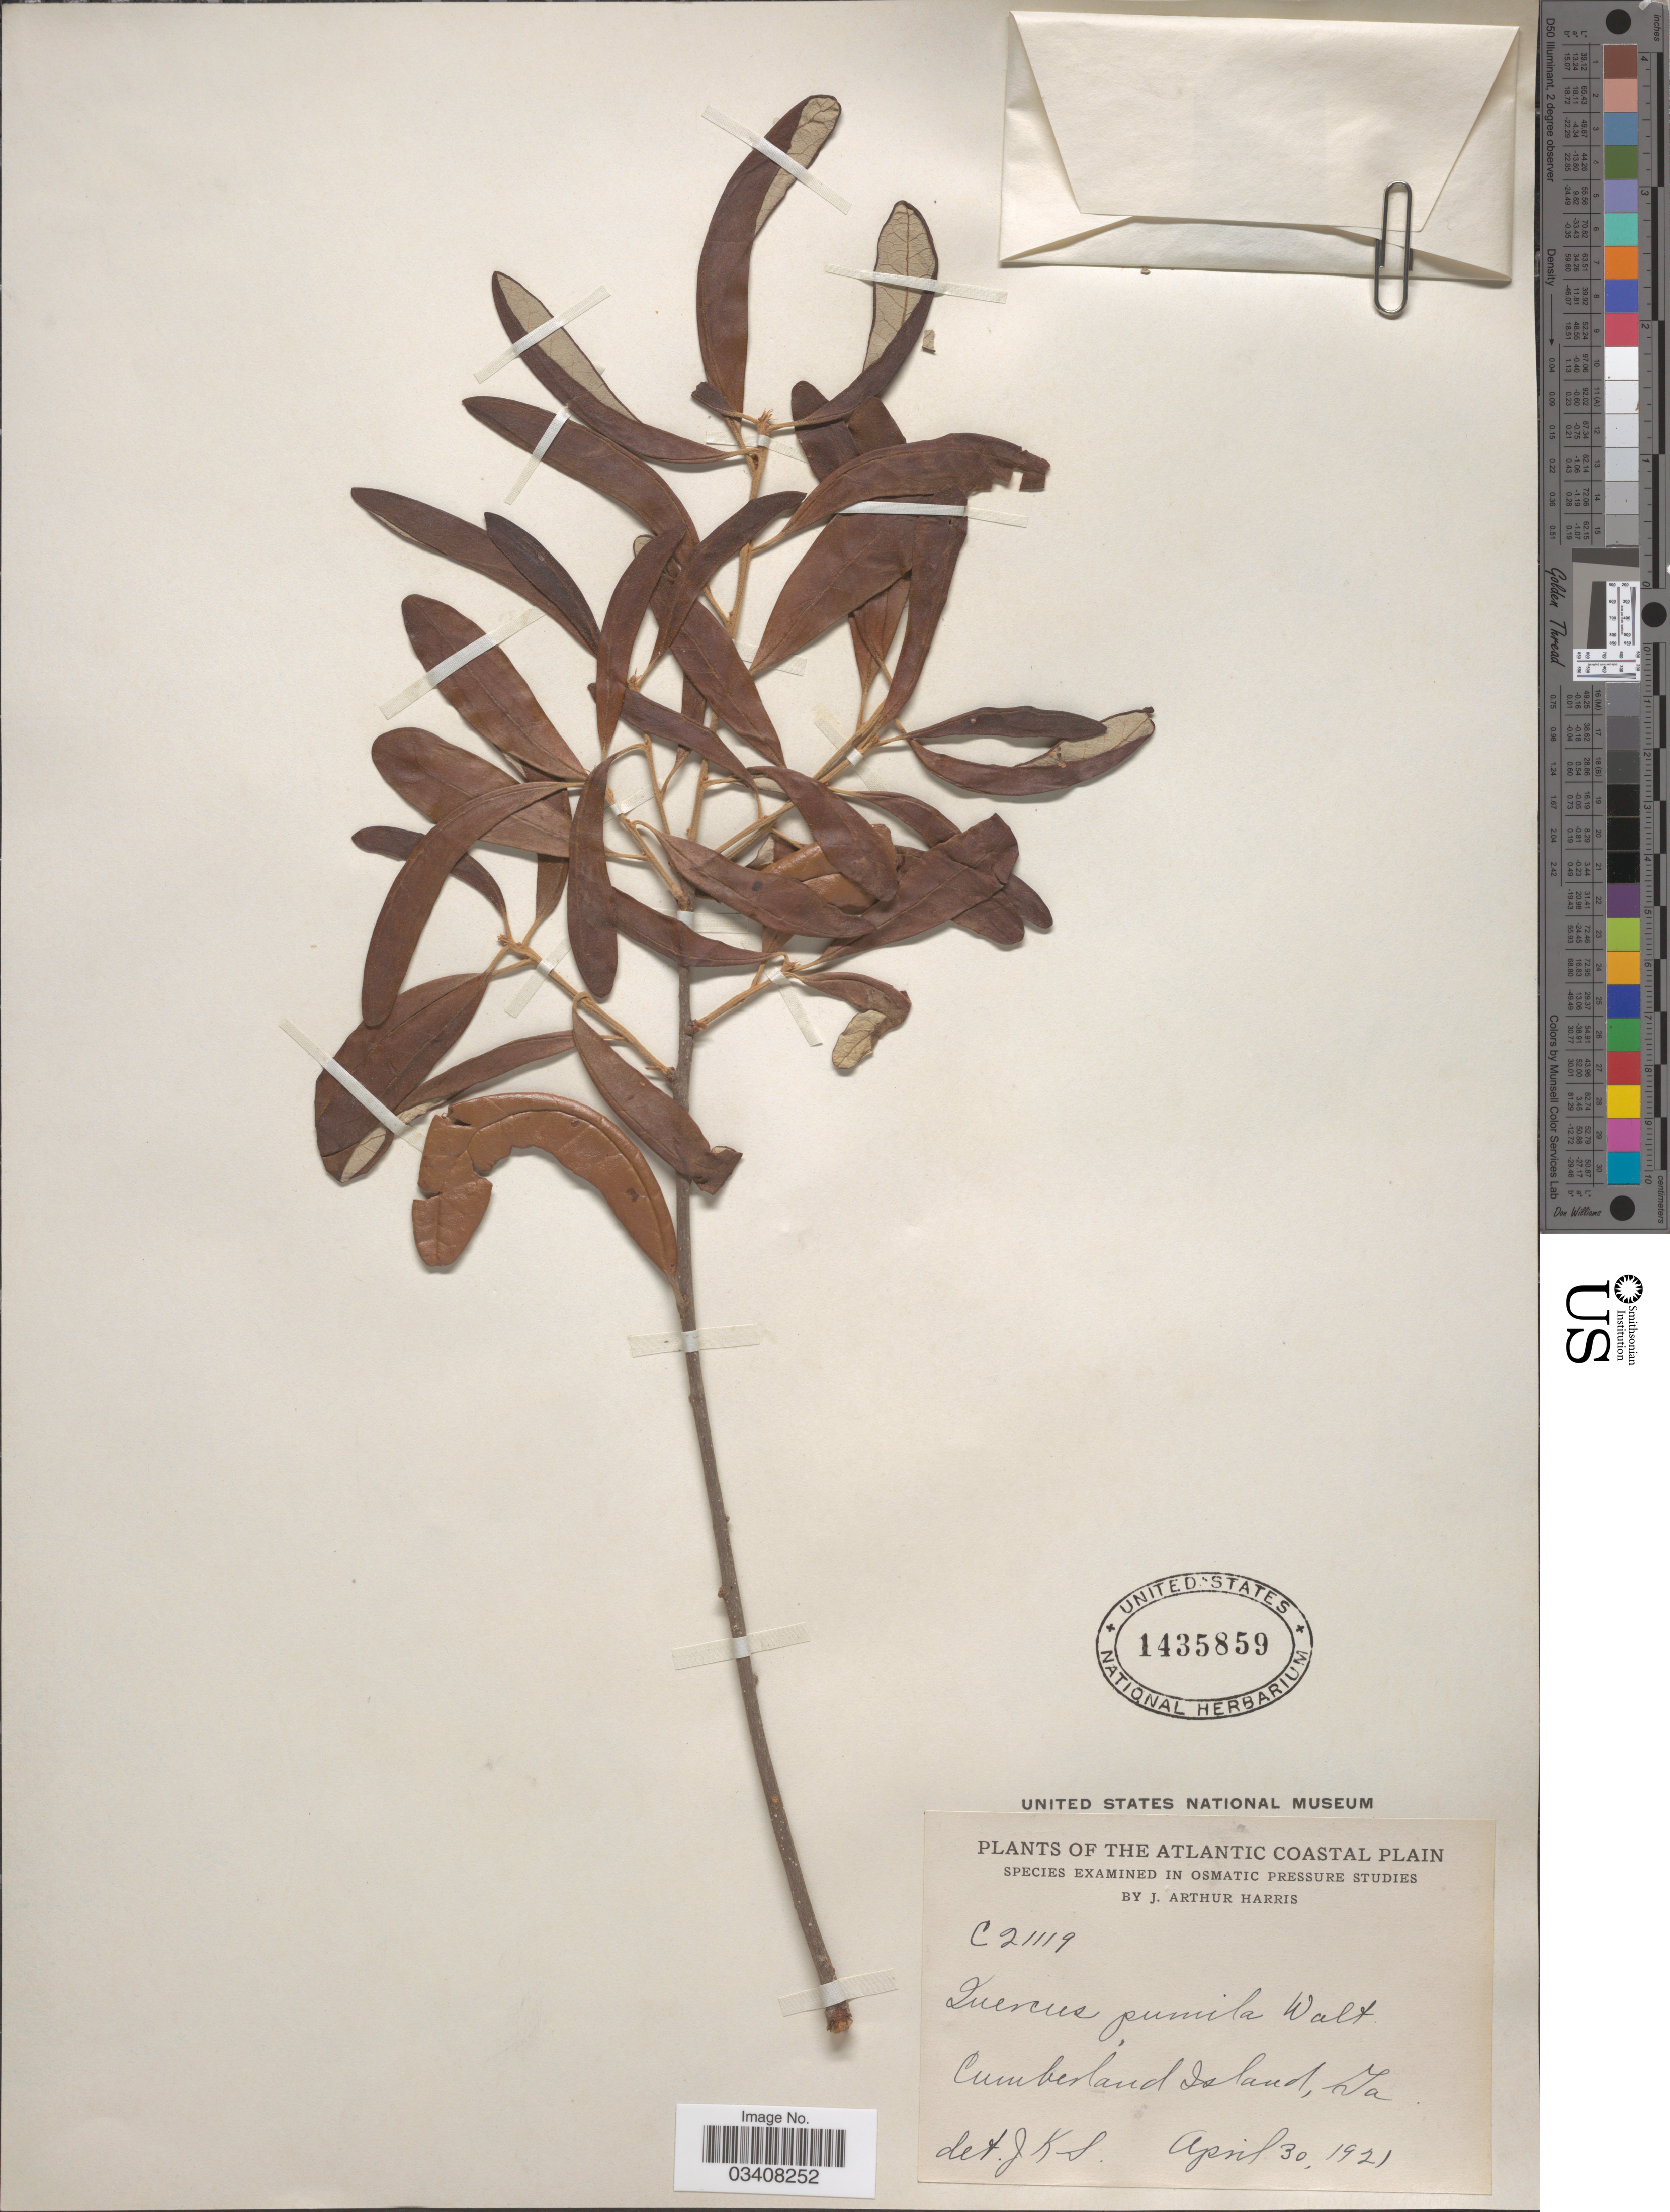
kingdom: Plantae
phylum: Tracheophyta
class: Magnoliopsida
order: Fagales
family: Fagaceae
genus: Quercus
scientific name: Quercus pumila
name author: Walter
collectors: J. A. Harris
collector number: C21119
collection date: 1921-04-30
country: United States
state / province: Iowa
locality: Atlantic Coastal Plain. Cumberland Island.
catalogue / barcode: US 1435859